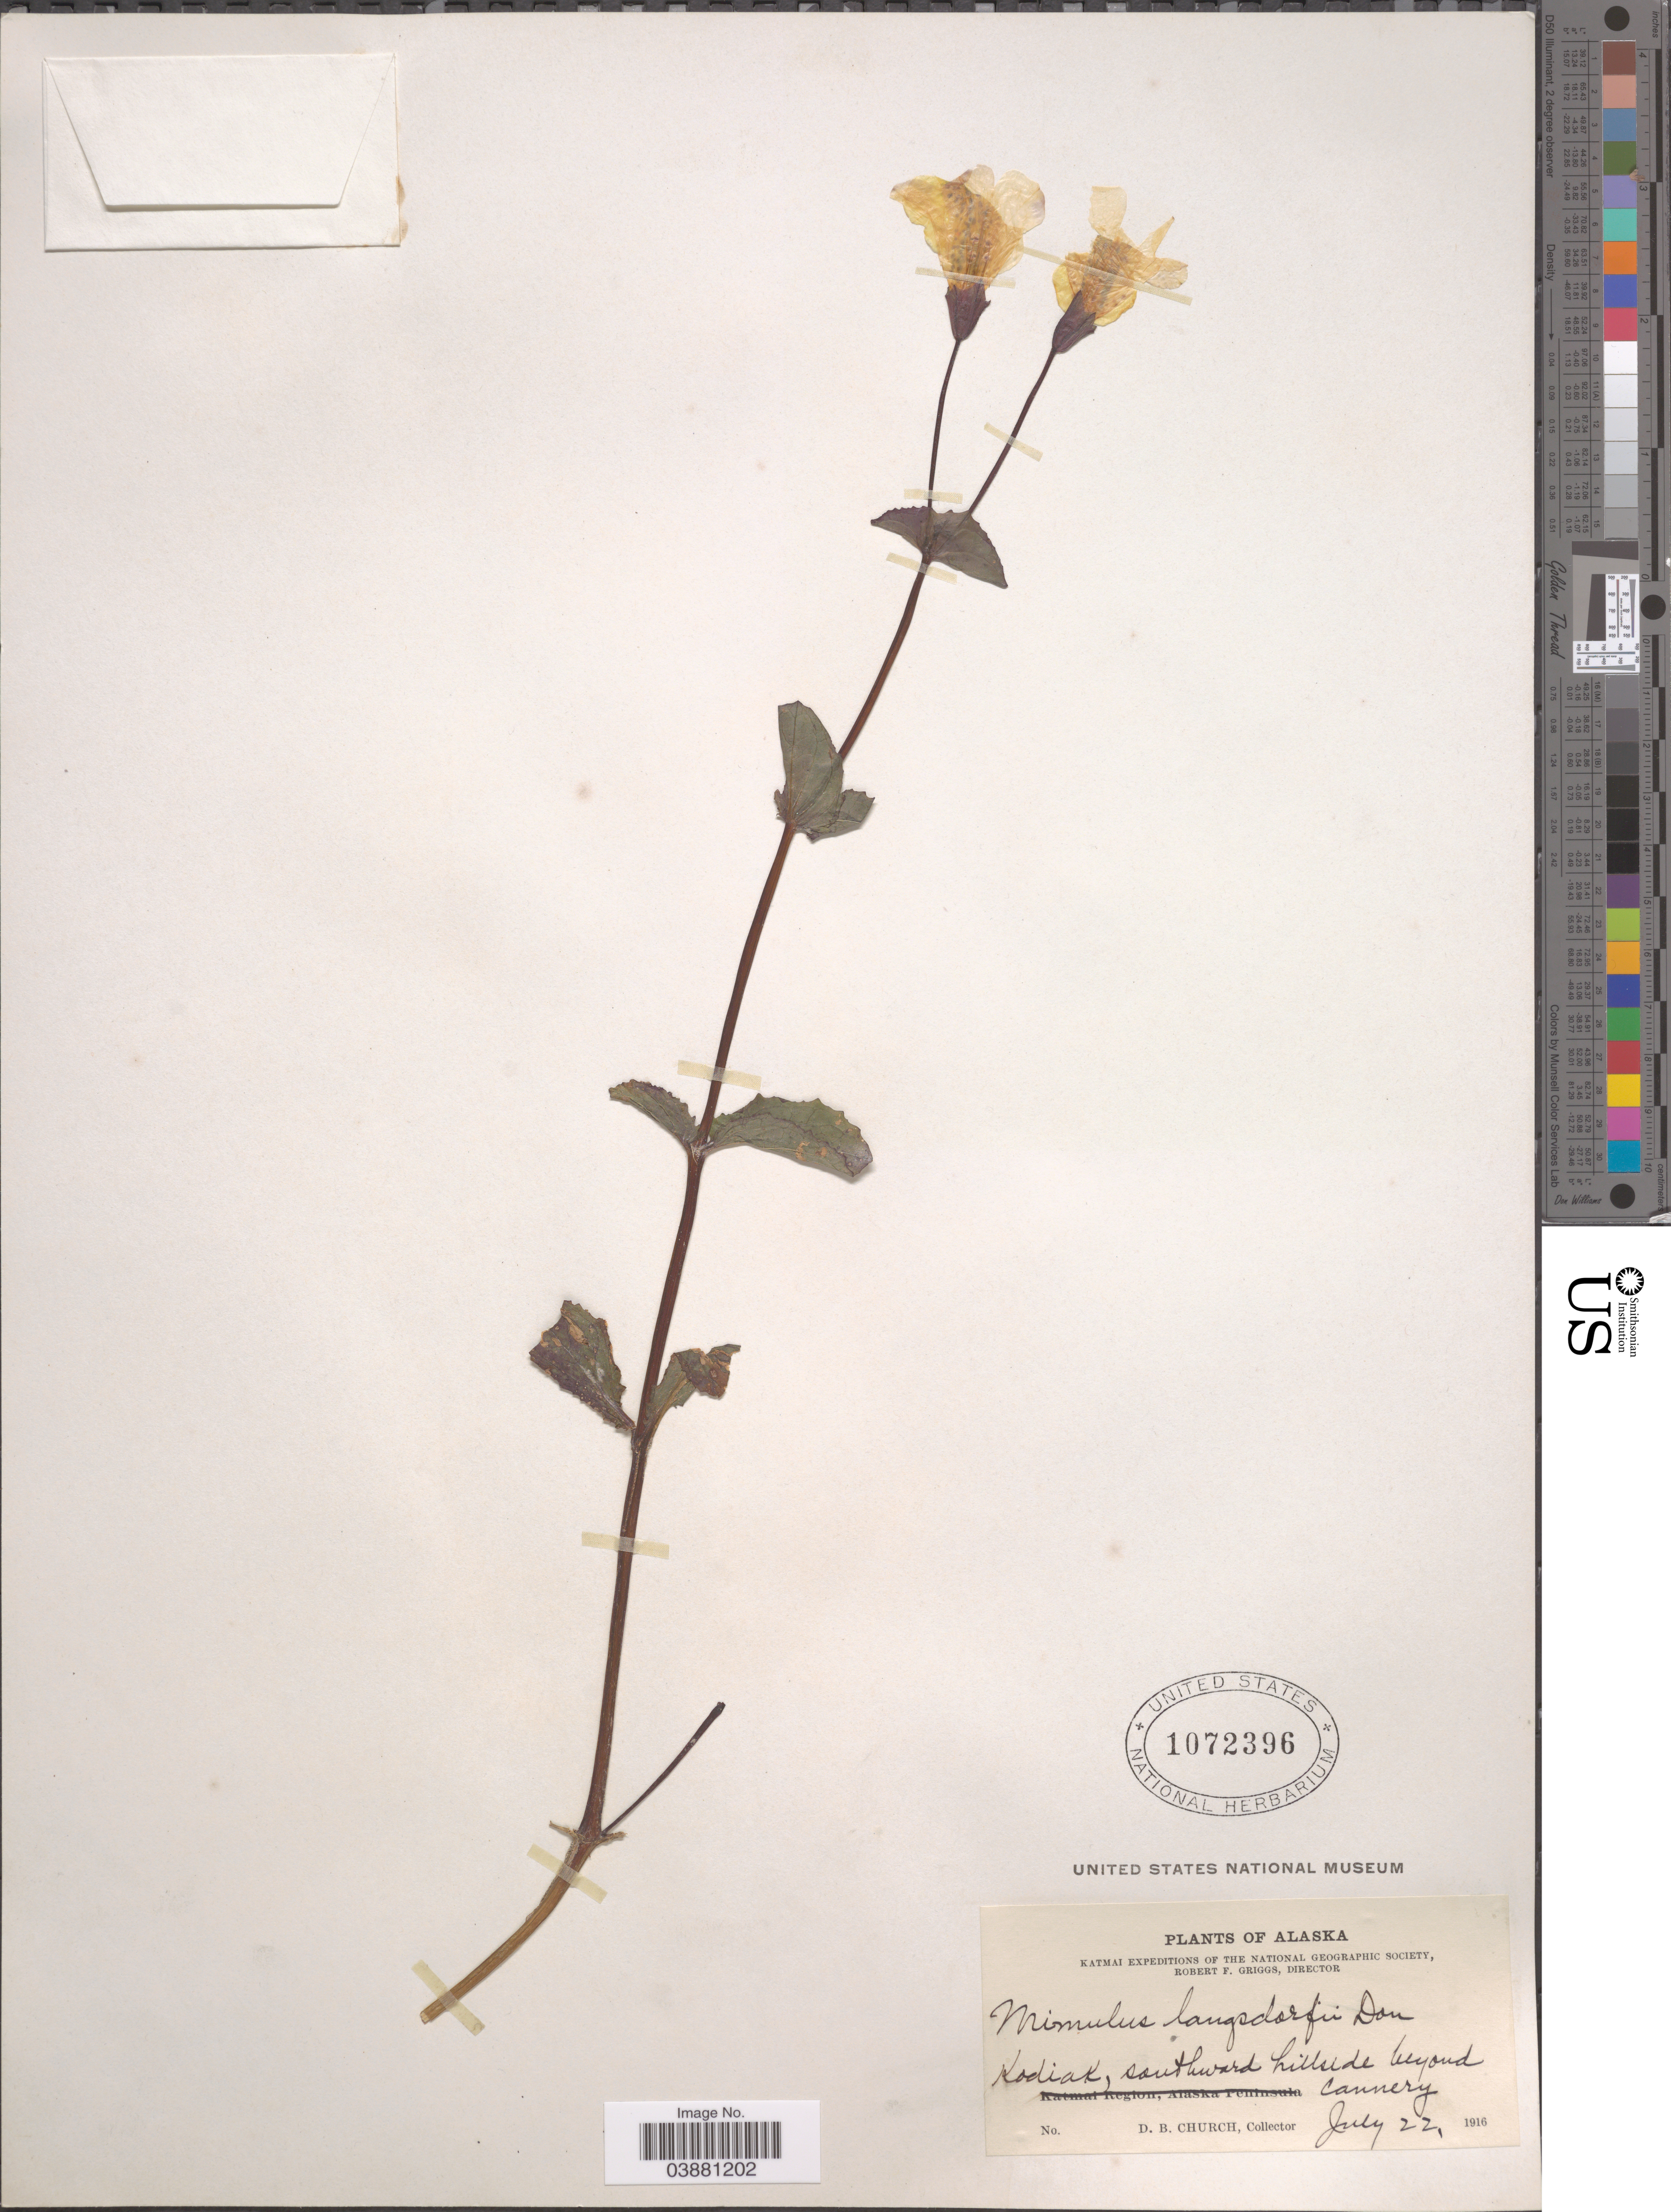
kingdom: Plantae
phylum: Tracheophyta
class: Magnoliopsida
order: Lamiales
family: Phrymaceae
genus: Mimulus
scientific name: Mimulus guttatus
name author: DC.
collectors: D. Church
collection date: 1916-07-22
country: United States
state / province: Alaska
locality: Kodiak, southward hillside beyond Cannery.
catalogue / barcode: US 1072396